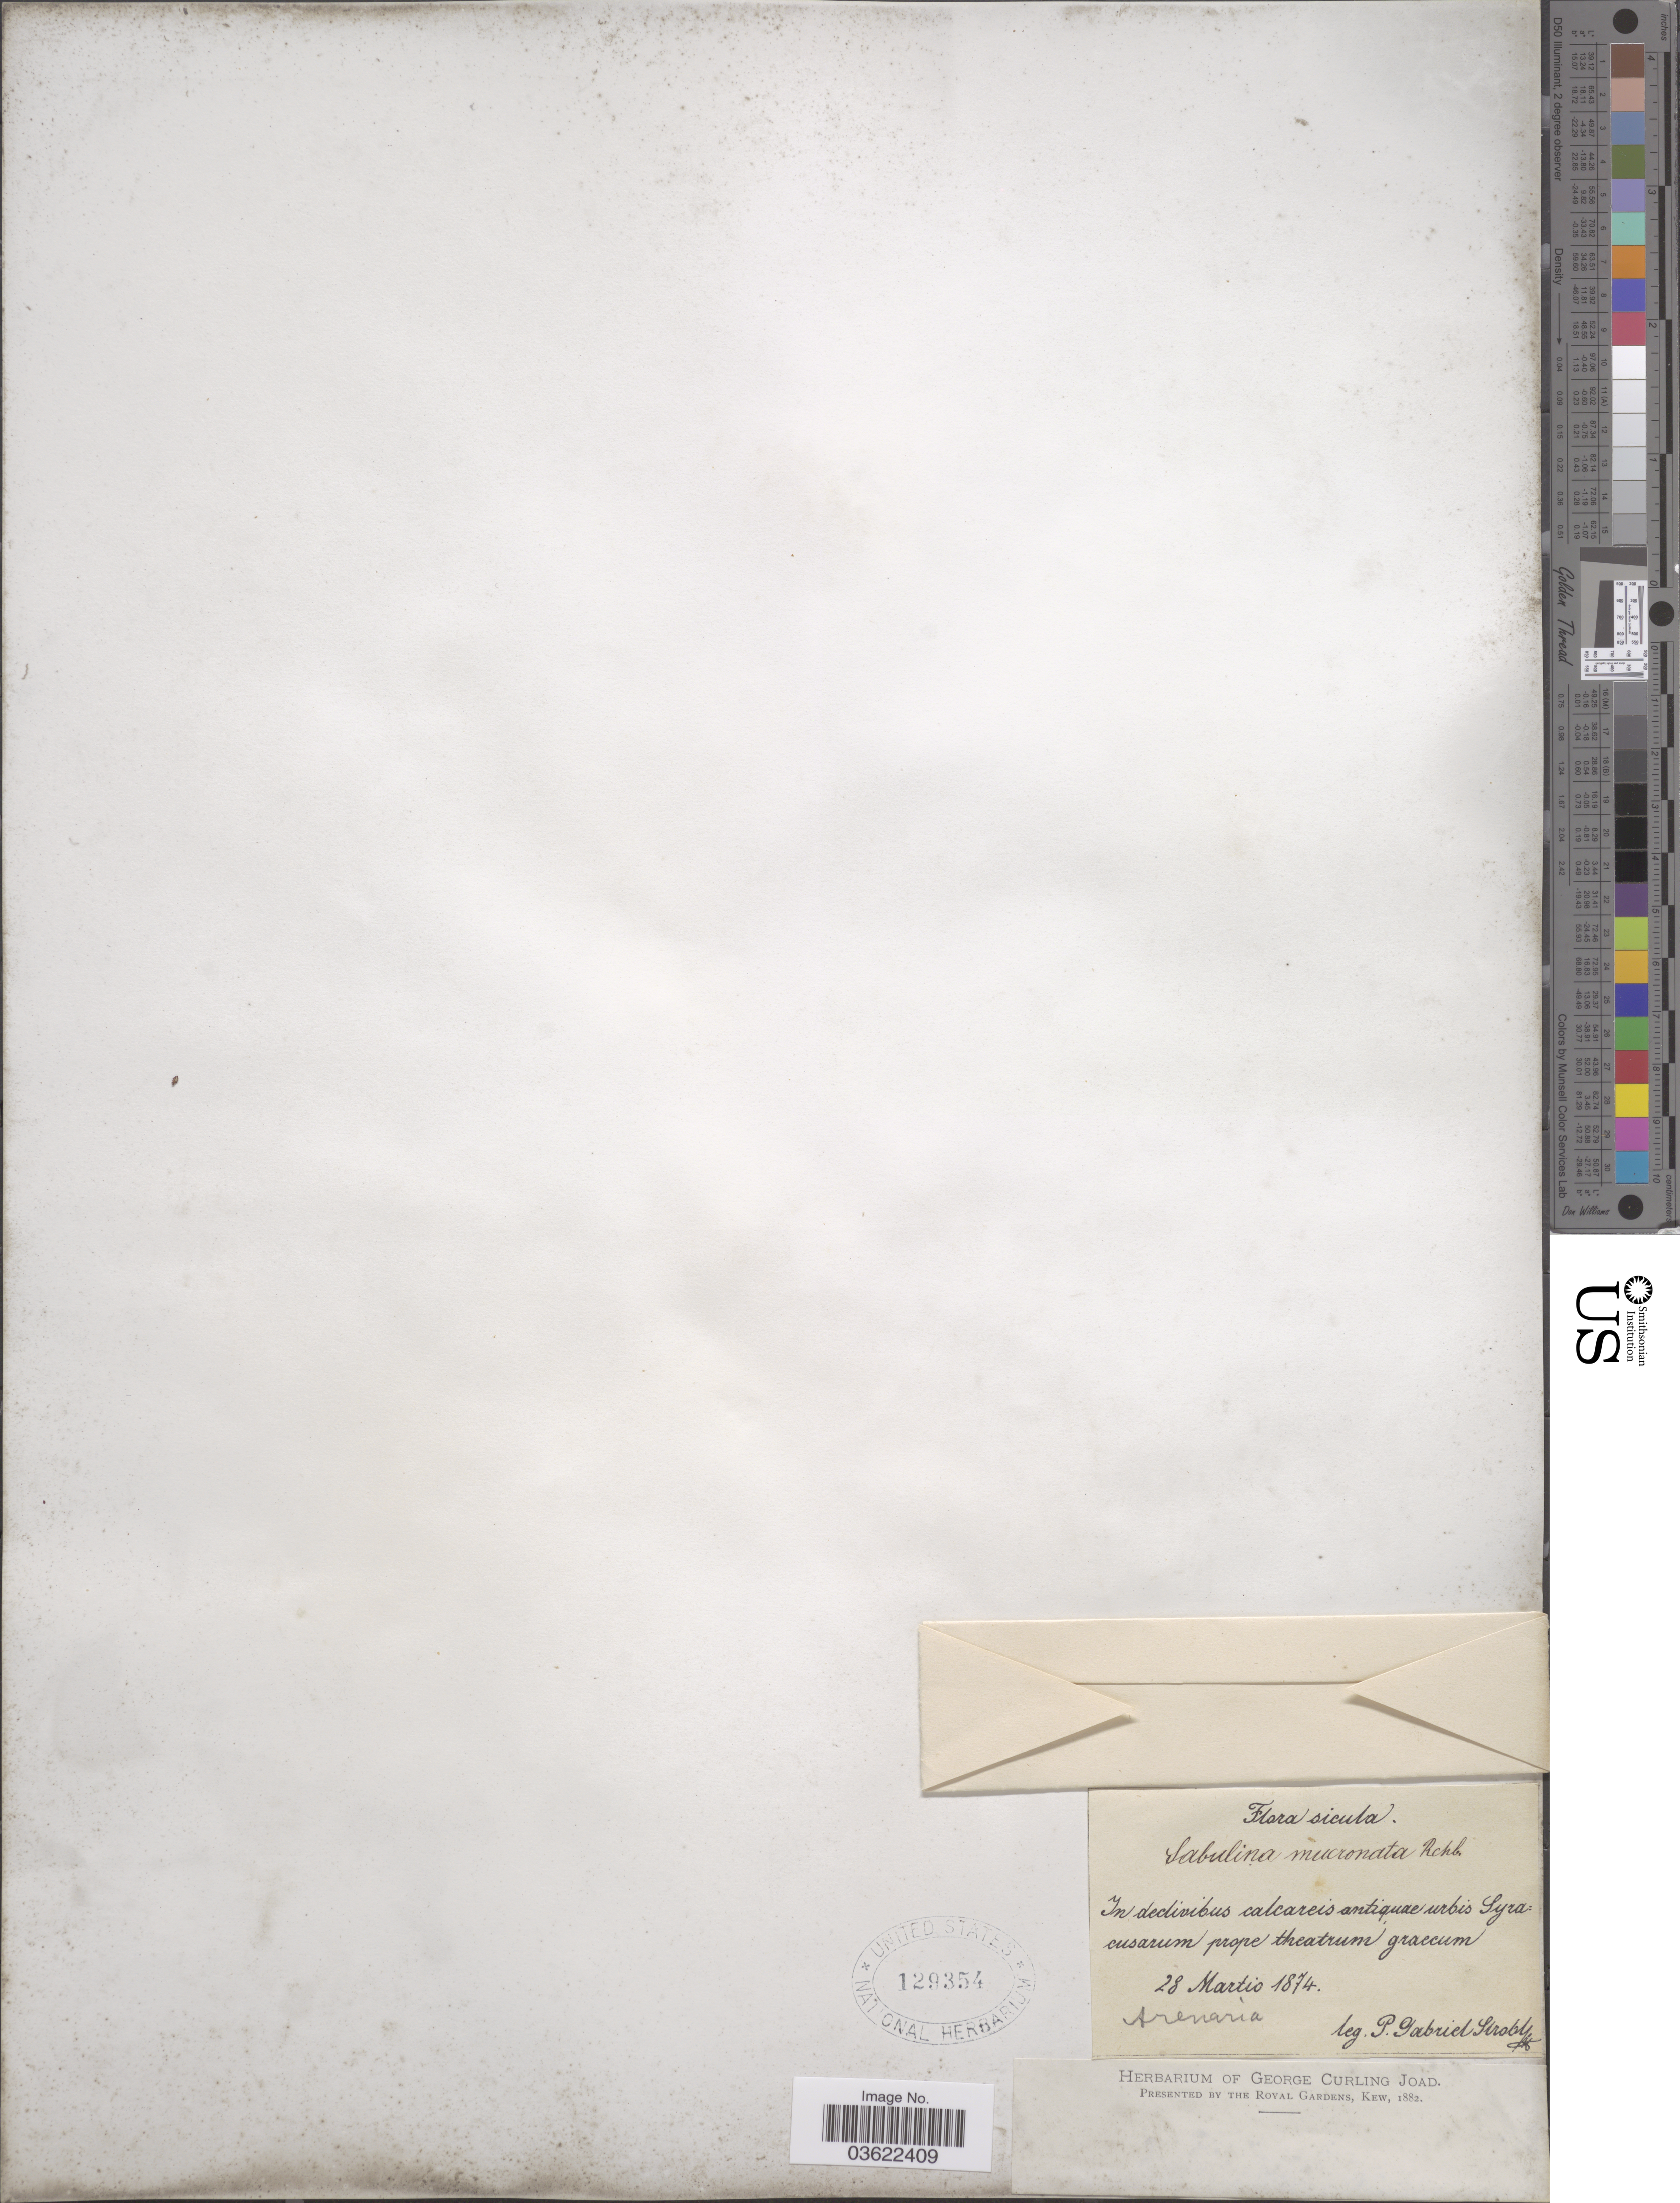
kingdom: Plantae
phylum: Tracheophyta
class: Magnoliopsida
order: Caryophyllales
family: Caryophyllaceae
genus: Arenaria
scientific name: Arenaria mucronata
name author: L.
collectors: P. G. Strobl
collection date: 1874-03-28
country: Italy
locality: Sicula. In declivibus calcareis antiquæ urbis Syracusarum prope theatrum græcum. Arenaria [unsure placement]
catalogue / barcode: US 129354